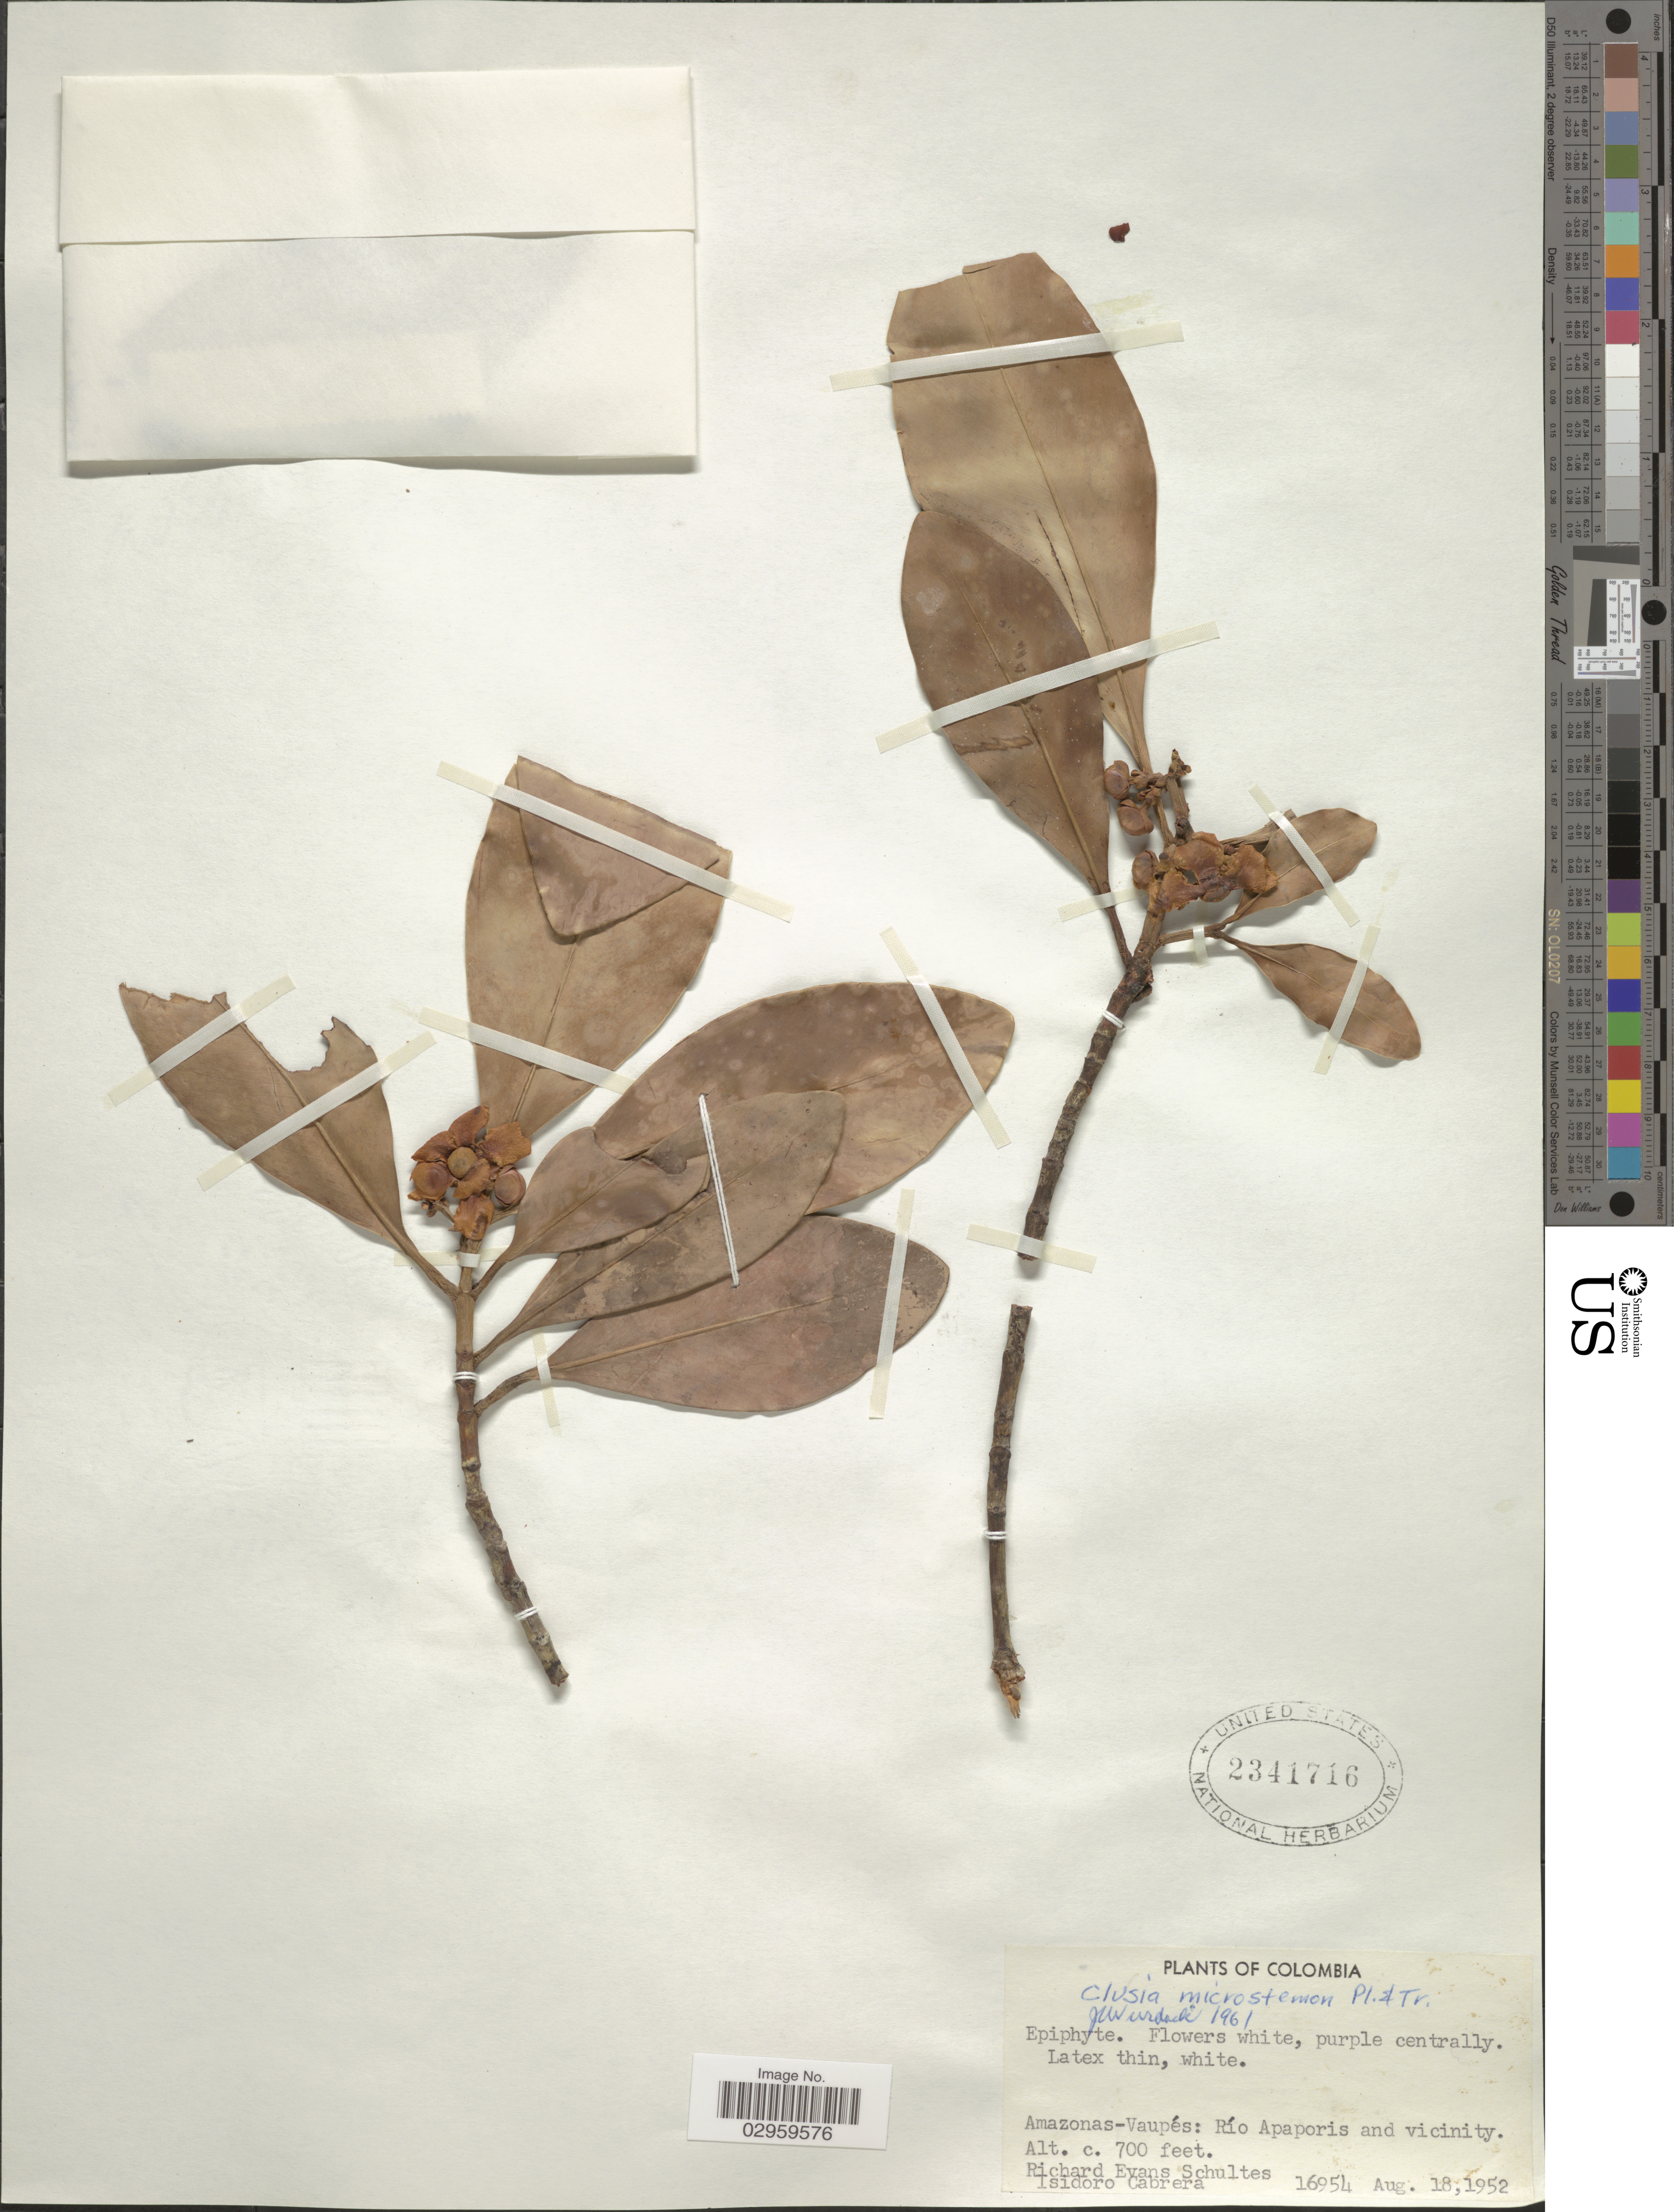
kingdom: Plantae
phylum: Tracheophyta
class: Magnoliopsida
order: Malpighiales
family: Clusiaceae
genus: Clusia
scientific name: Clusia microstemon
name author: Planch. & Triana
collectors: R. E. Schultes & I. Cabrera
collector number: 16954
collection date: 1952-08-18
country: Colombia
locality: Amazonas-Vaupés: Río Apaporis and vicinity.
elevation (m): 213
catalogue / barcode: US 2341716